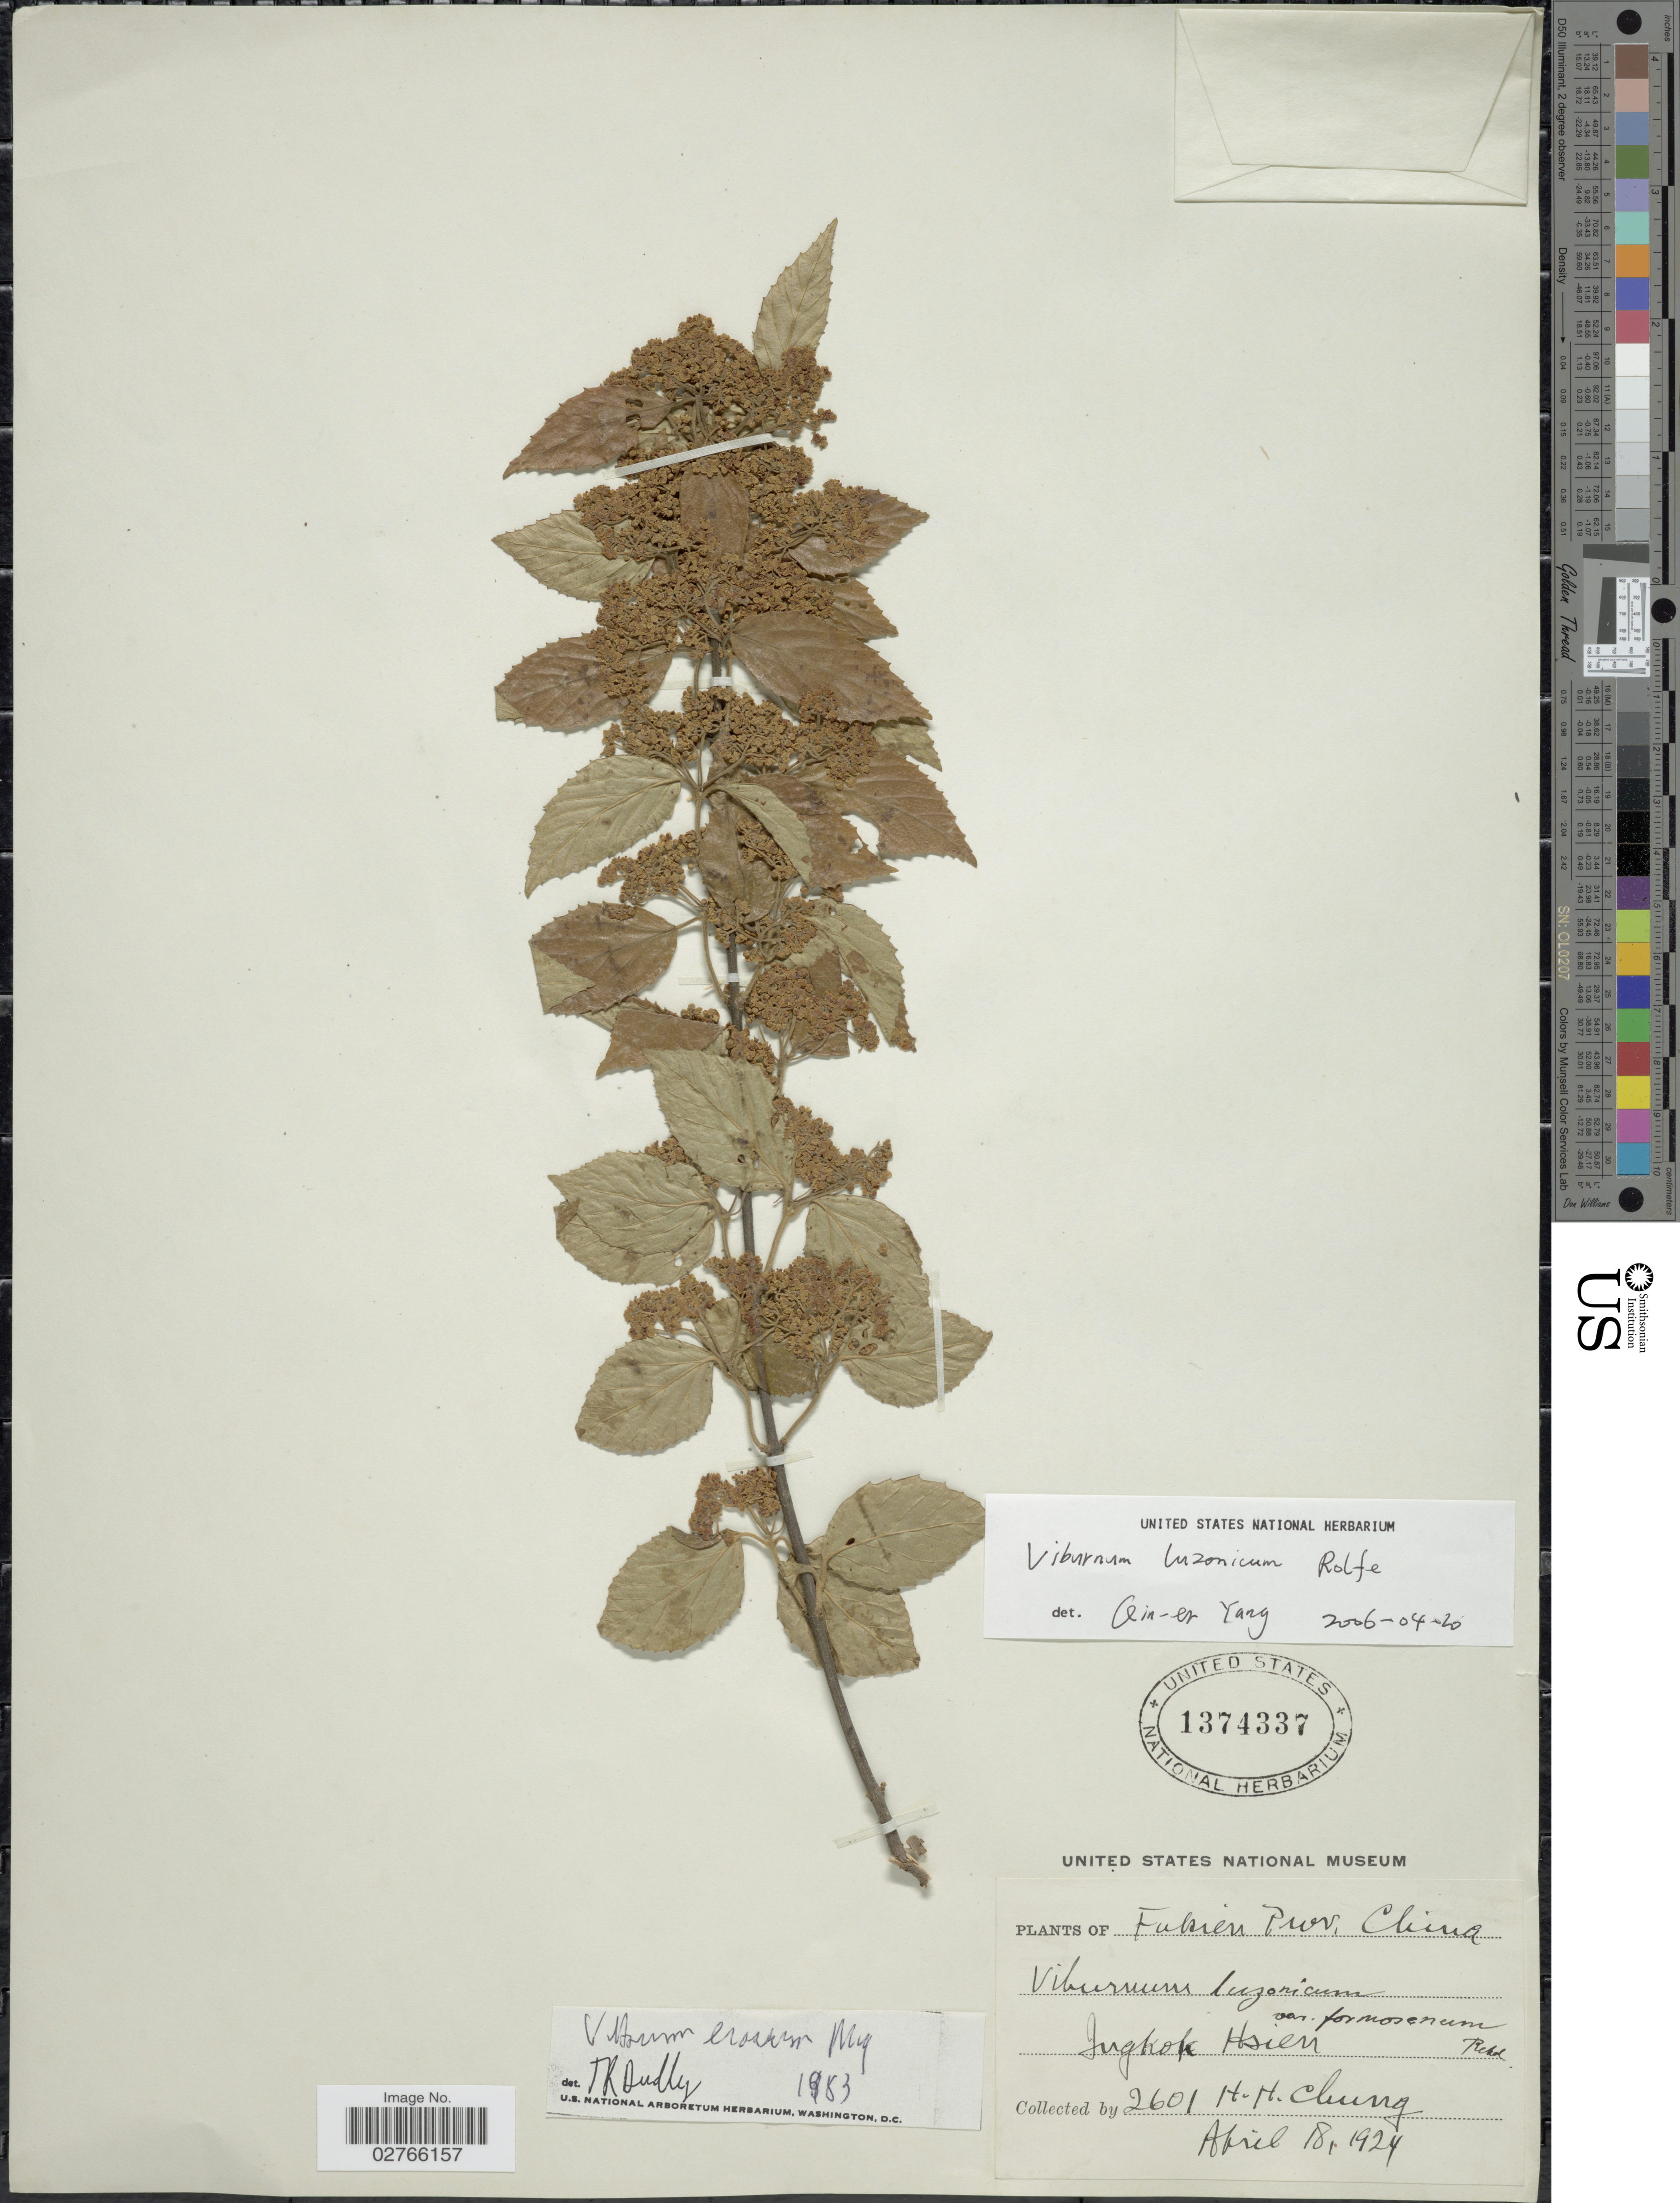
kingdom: Plantae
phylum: Tracheophyta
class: Magnoliopsida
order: Dipsacales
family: Viburnaceae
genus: Viburnum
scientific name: Viburnum luzonicum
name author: Rolfe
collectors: H. Chung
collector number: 2601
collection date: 1924-04-18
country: China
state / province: Fujian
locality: Fukien Prov., Jugkok [interpreted] Hsien.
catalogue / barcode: US 1374337